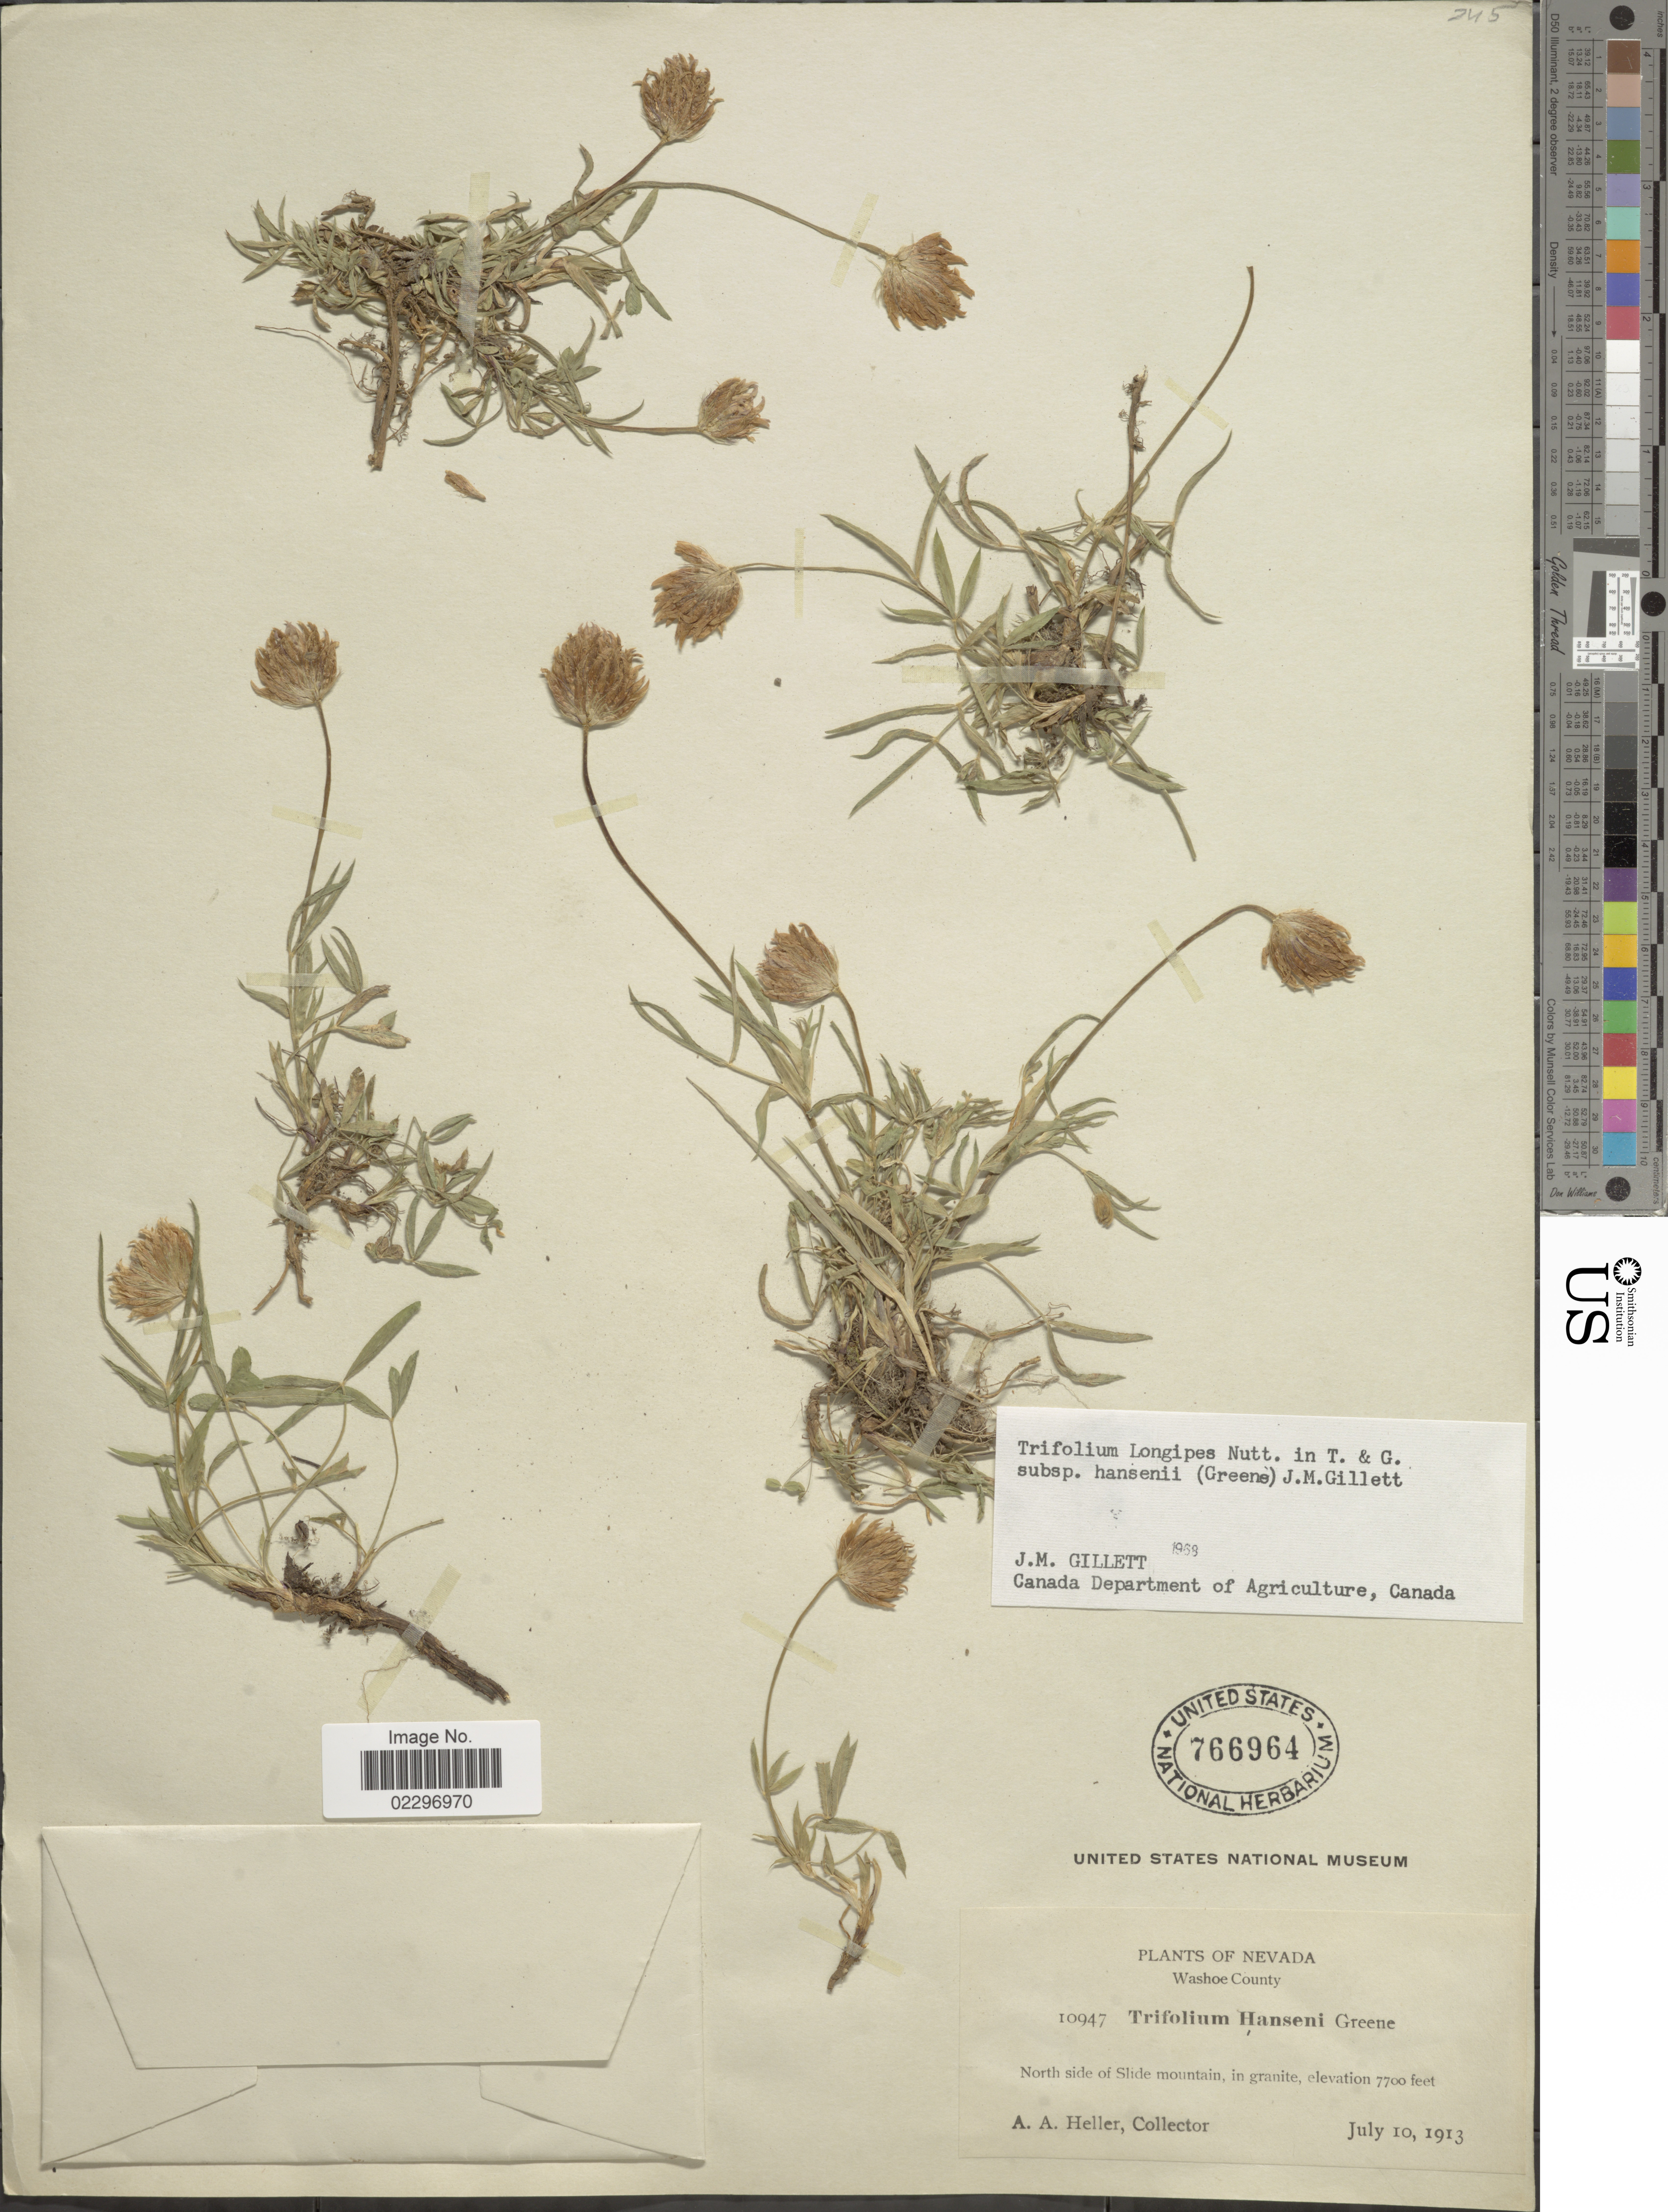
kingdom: Plantae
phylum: Tracheophyta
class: Magnoliopsida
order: Fabales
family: Fabaceae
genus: Trifolium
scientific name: Trifolium longipes subsp. hansenii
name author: (Greene) J.M. Gillett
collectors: A. A. Heller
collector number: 10947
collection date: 1913-07-10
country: United States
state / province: Nevada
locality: Washoe County, North side of Slide mountain, in granite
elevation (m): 2347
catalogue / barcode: US 766964